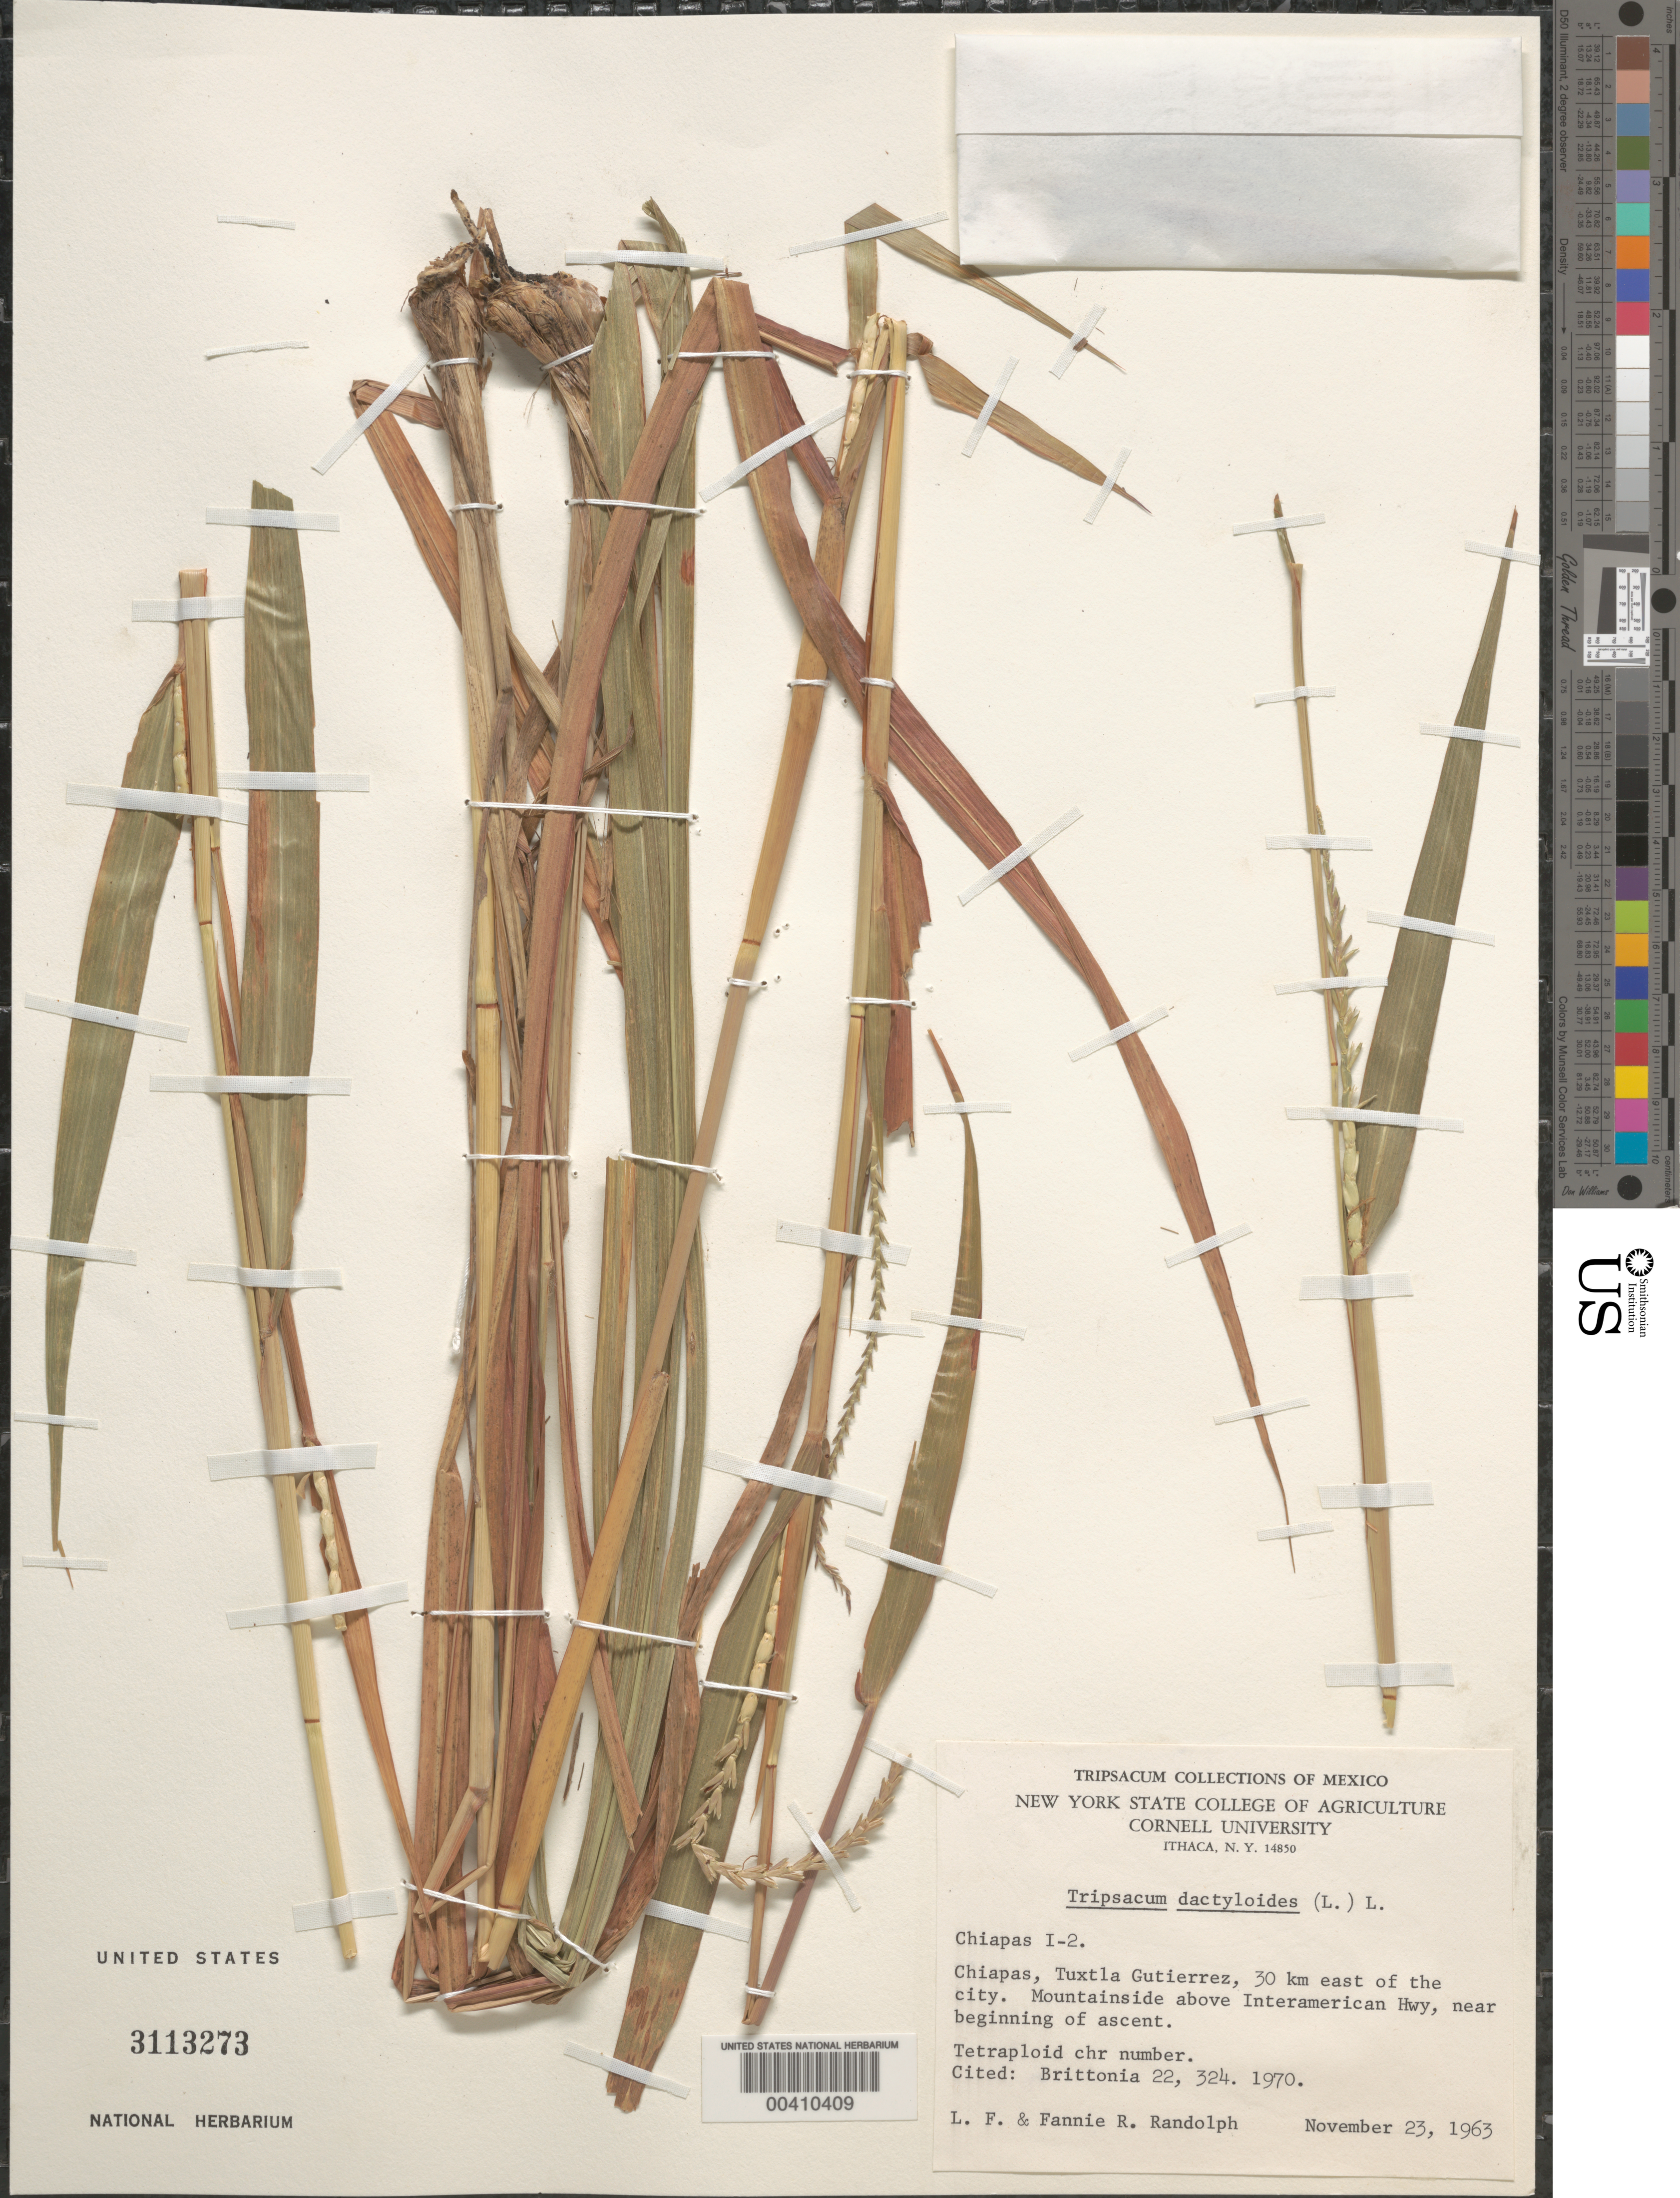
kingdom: Plantae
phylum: Tracheophyta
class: Liliopsida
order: Poales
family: Poaceae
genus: Tripsacum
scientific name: Tripsacum dactyloides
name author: (L.) L.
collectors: L. F. Randolph & F. Randolph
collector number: I-2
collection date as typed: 23 Nov 1963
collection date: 1963-11-23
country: Mexico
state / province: Chiapas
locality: Tuxtla Gutierrez, 30 km E of the city, above Interamerican Hwy, near beginning of ascent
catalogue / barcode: US 3113273